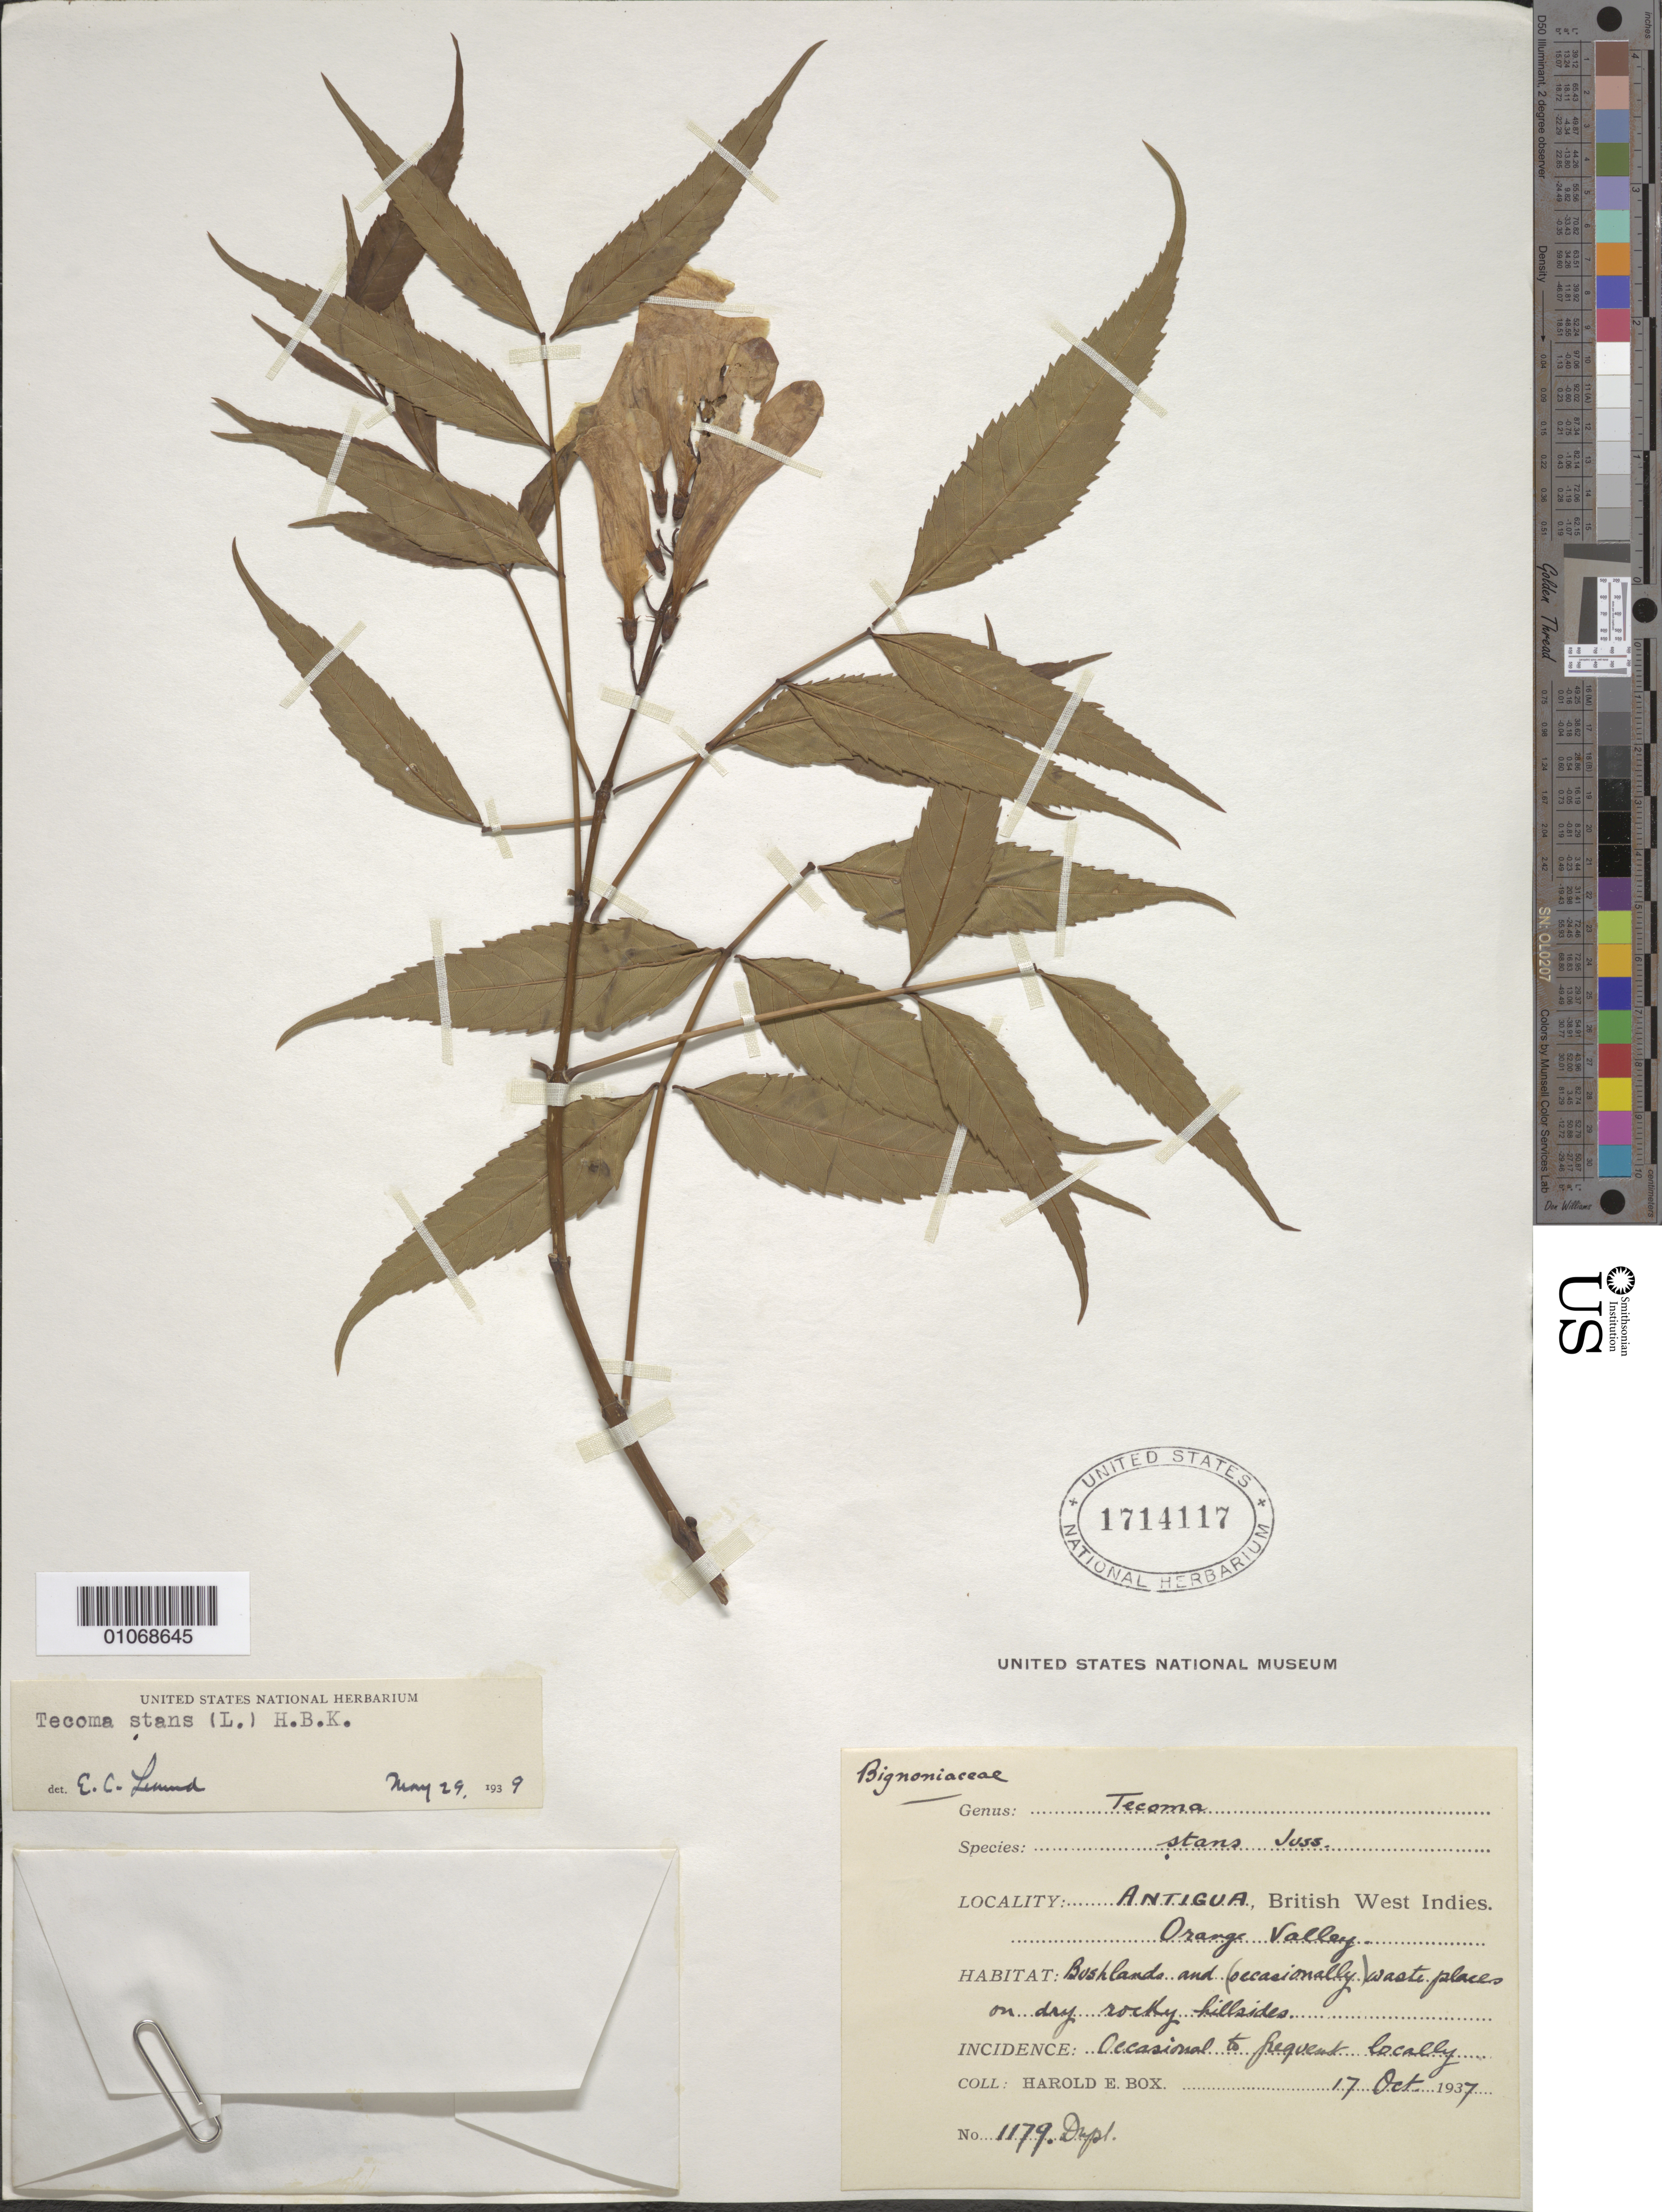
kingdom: Plantae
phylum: Tracheophyta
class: Magnoliopsida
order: Lamiales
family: Bignoniaceae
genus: Tecoma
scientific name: Tecoma stans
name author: (L.) Juss. ex Kunth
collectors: H. E. Box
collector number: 1179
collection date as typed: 17 Oct 1937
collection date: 1937-10-17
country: Antigua and Barbuda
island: Leeward Is.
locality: Bushlands and (occasionally) waste places on dry rocky hillsides. Orange Valley.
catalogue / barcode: US 1714117